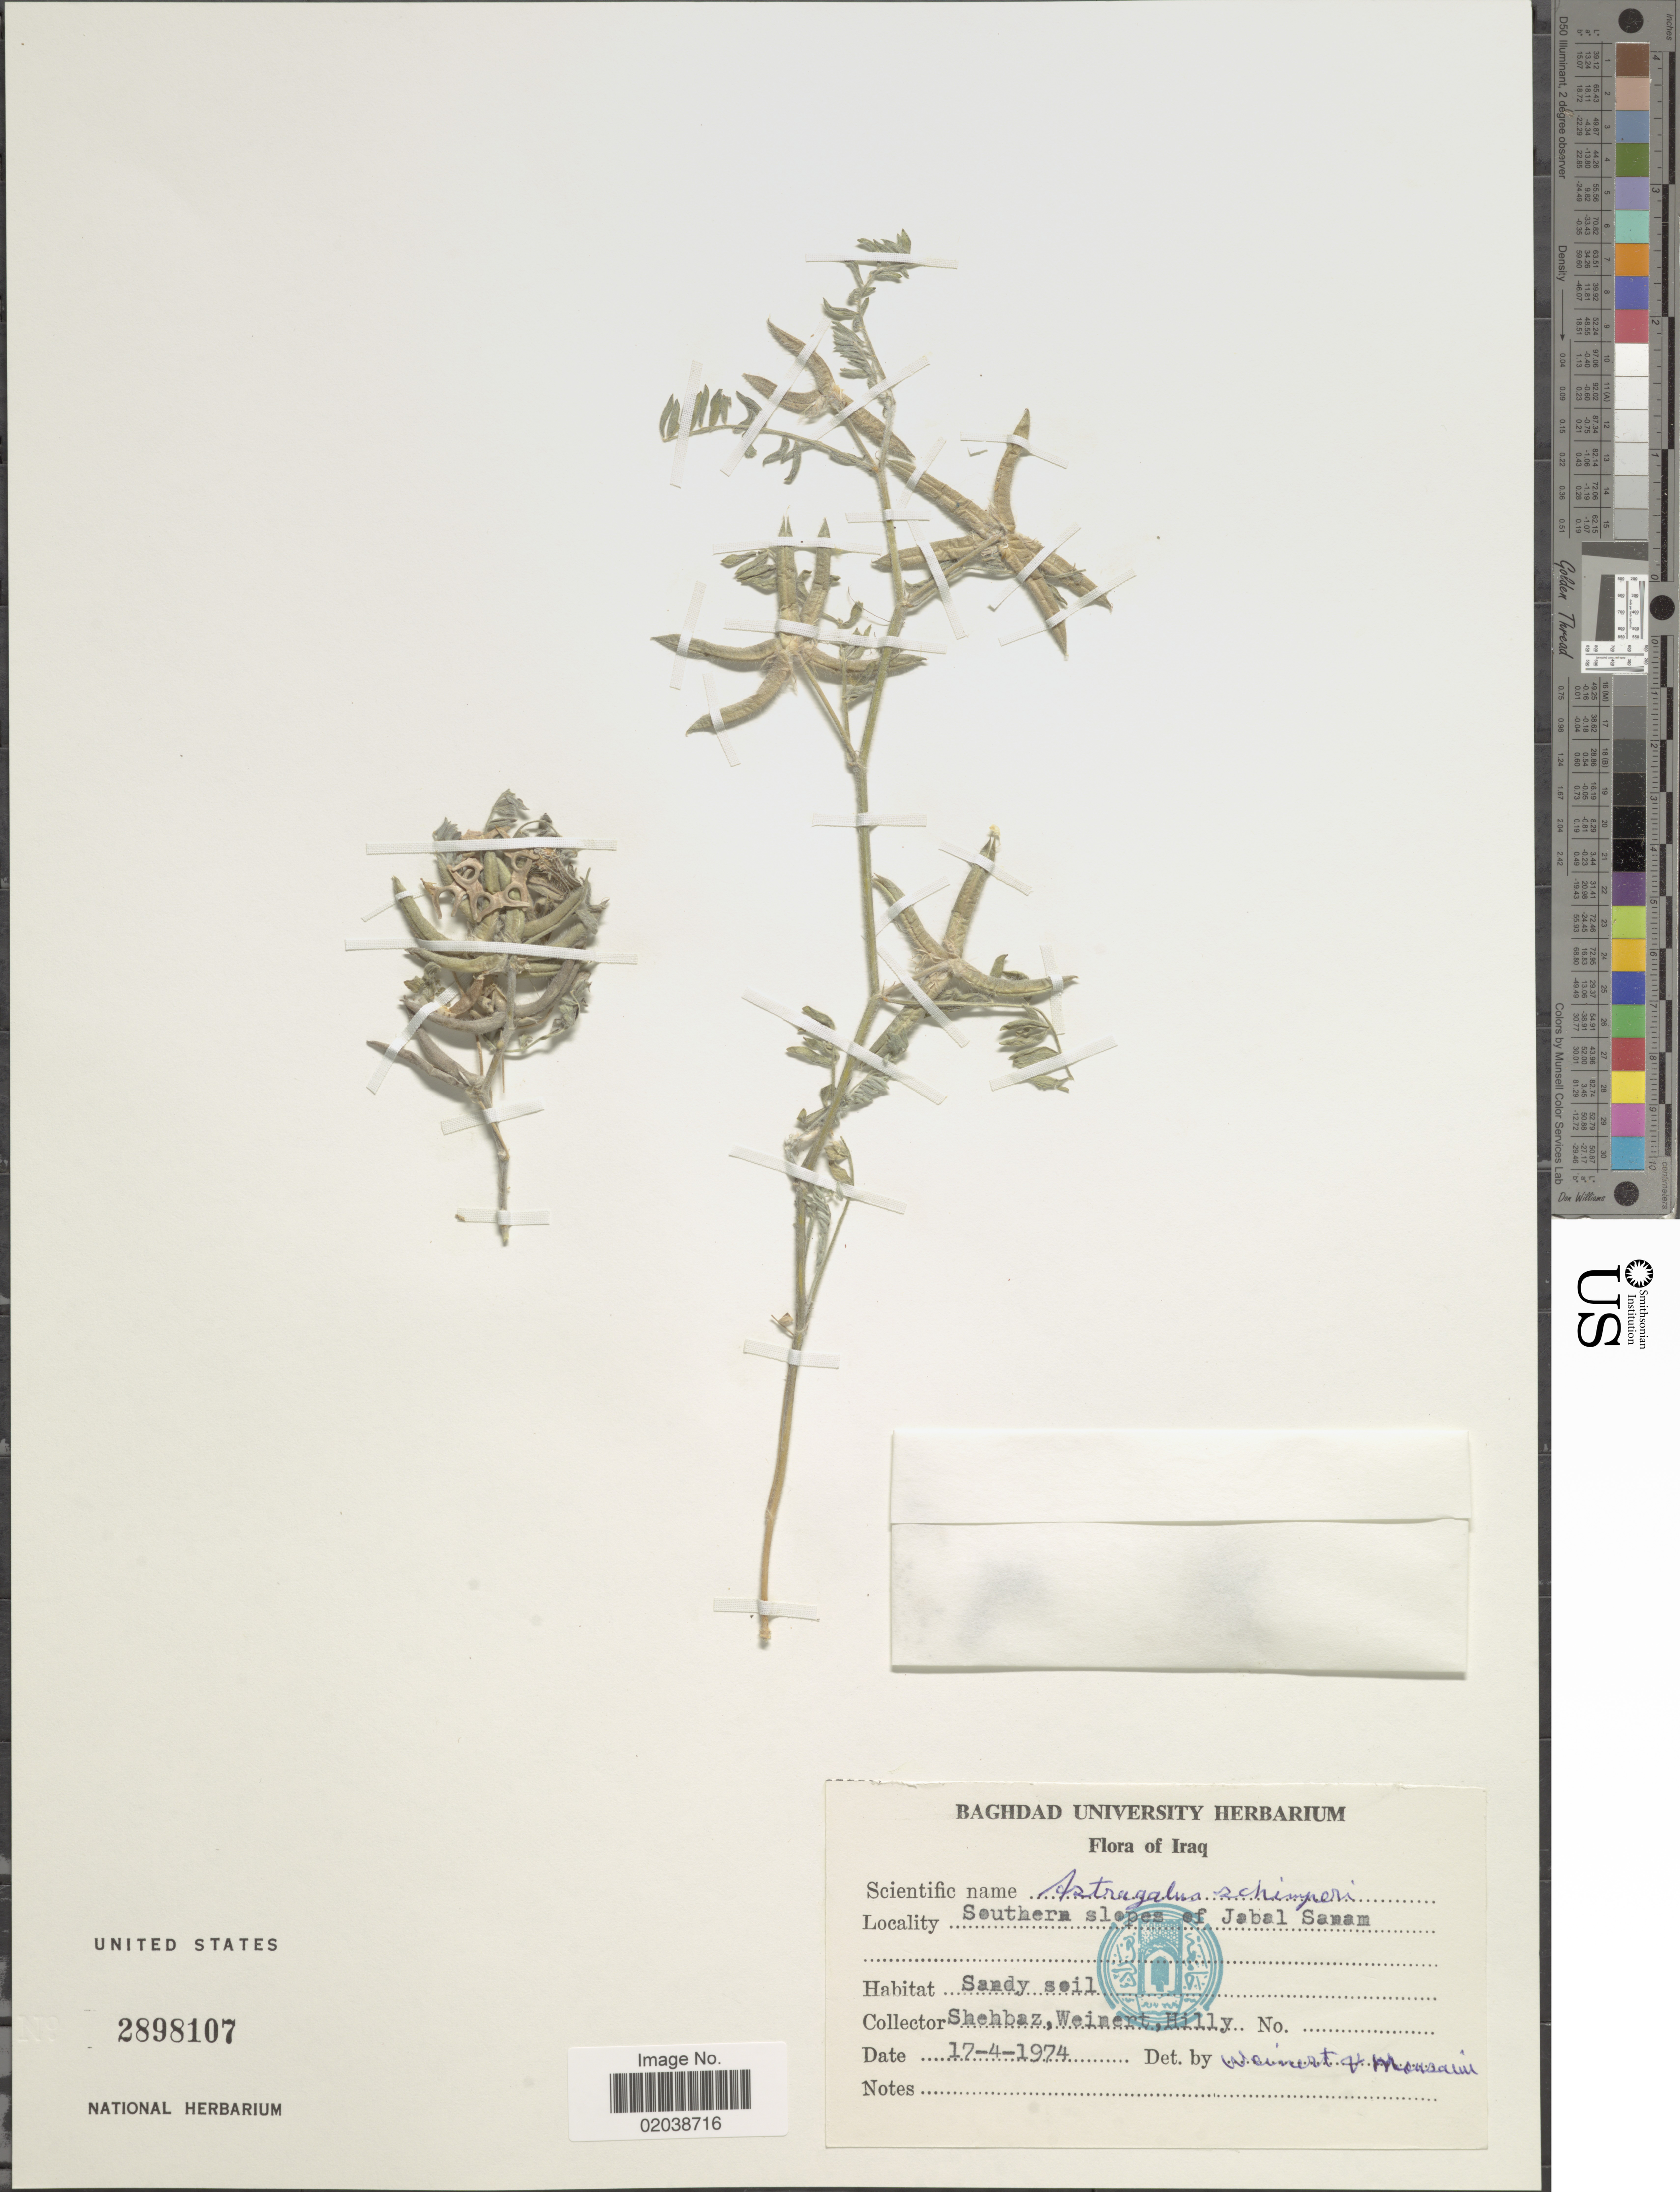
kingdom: Plantae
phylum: Tracheophyta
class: Magnoliopsida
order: Fabales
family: Fabaceae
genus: Astragalus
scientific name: Astragalus schimperi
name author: Boiss.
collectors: Shebaz, Weinert, -- & Hilly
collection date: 1974-04-17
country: Iraq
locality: Southern slopes of jabal Sanam, Sandy soil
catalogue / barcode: US 2898107